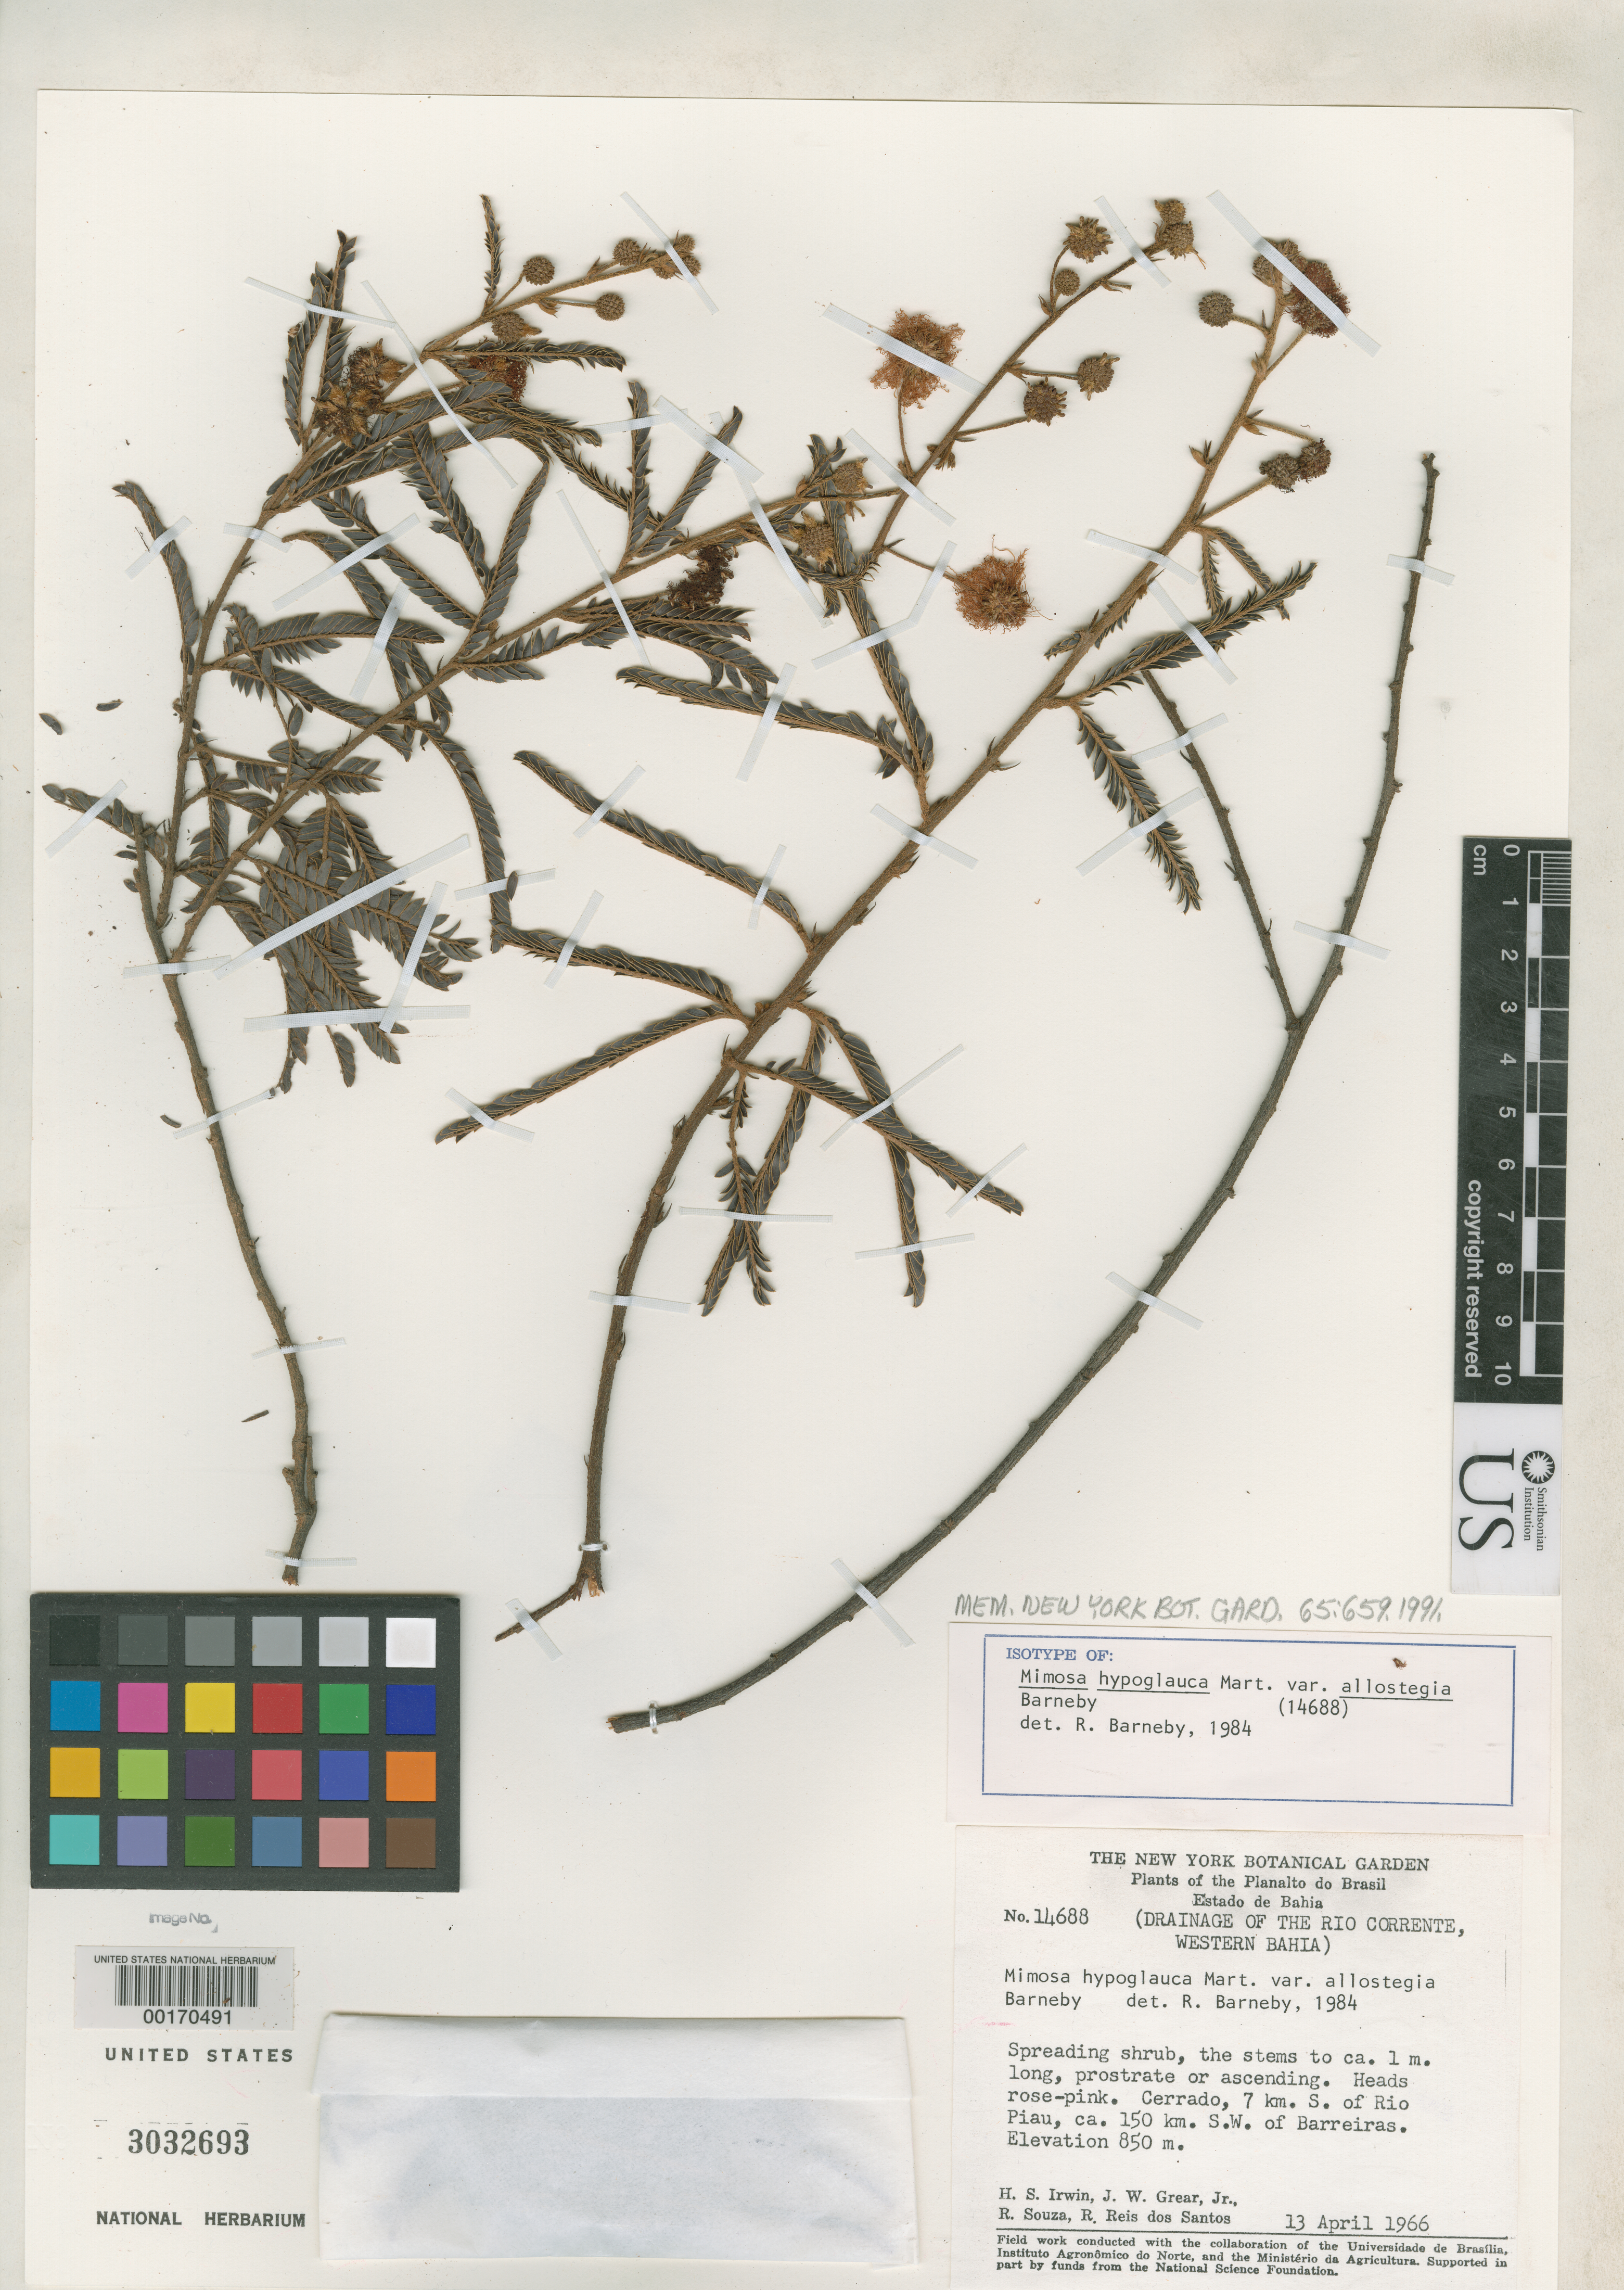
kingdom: Plantae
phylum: Tracheophyta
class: Magnoliopsida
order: Fabales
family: Fabaceae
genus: Mimosa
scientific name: Mimosa hypoglauca var. allostegia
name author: Barneby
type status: Isotype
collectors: H. Irwin, J. W. Grear, R. Souza & R. G. P. Santos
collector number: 14688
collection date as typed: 13 Apr 1966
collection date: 1966-04-13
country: Brazil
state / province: Bahia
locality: Cerrado, 7 km S of Rio Piau, ca. 150 km SW of Barreiras, drainage of Rio Corrente.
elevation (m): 600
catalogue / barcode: US 3032693